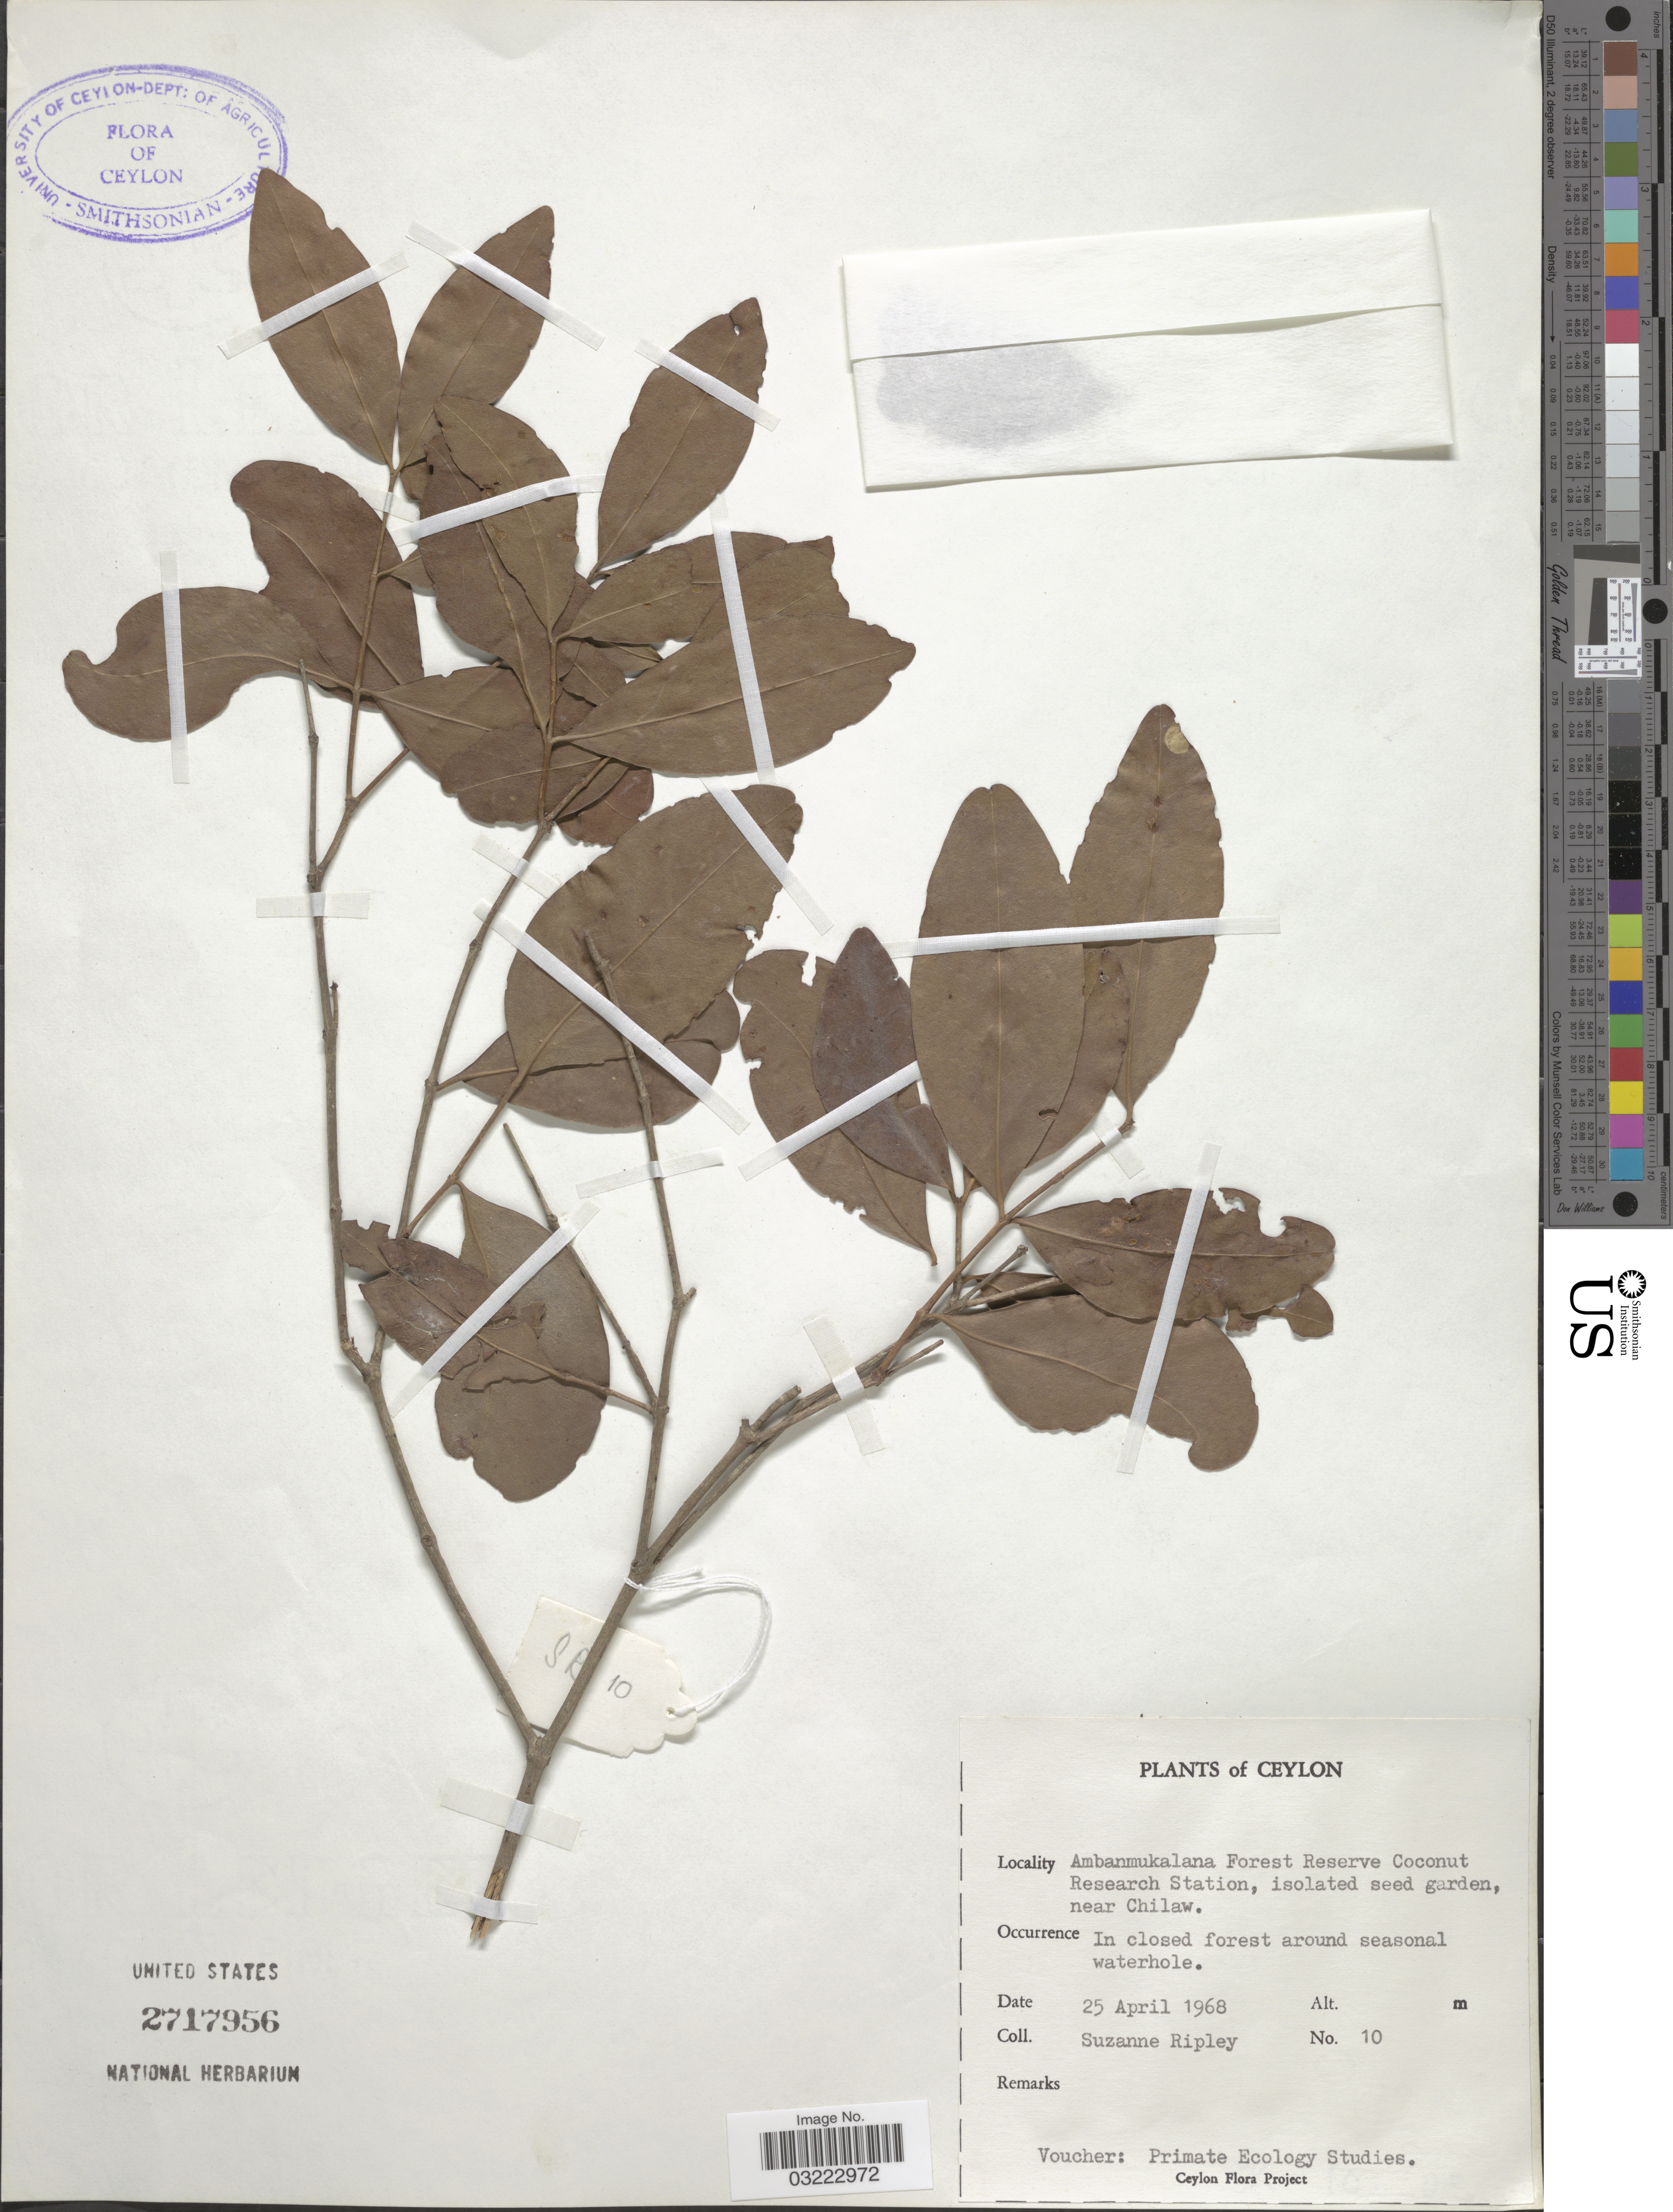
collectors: S. Ripley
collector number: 10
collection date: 1968-04-25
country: Sri Lanka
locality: Ceylon. Ambanmukalana Forest Reserve Coconut Research Station, isolated seed garden, near Chilaw.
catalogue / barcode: US 2717956